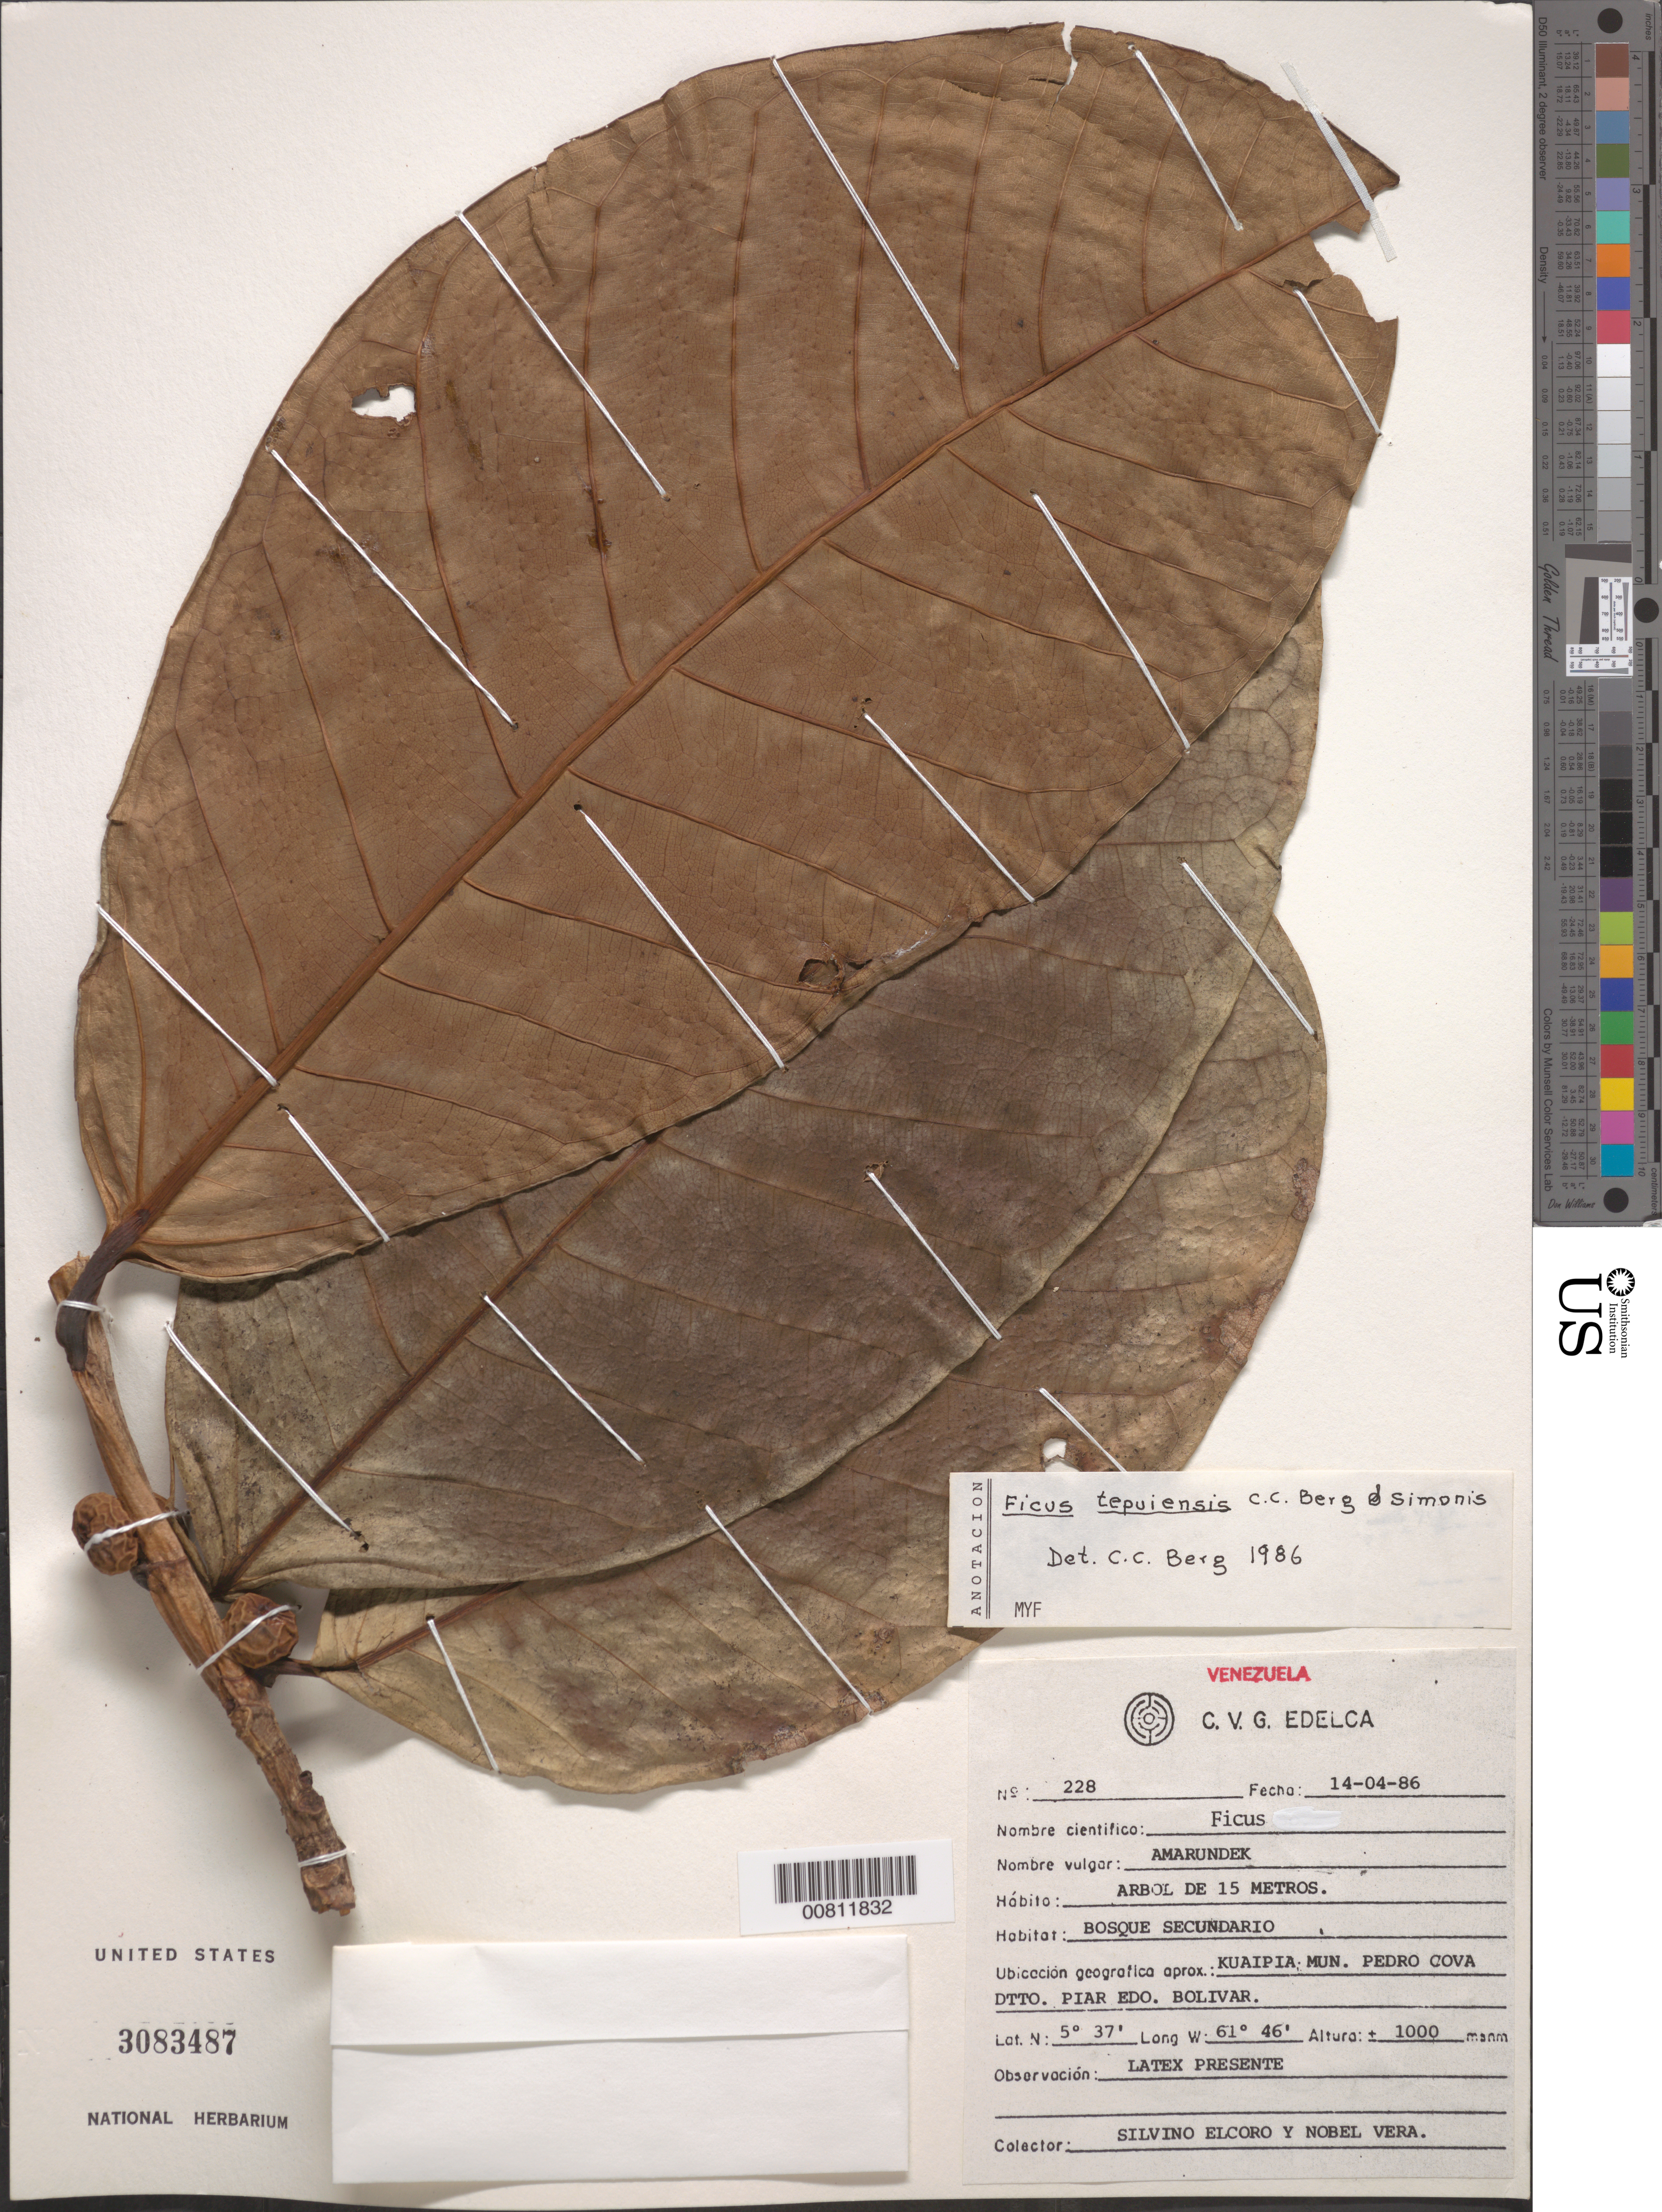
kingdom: Plantae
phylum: Tracheophyta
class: Magnoliopsida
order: Rosales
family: Moraceae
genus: Ficus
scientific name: Ficus tepuiensis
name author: C.C. Berg & J.E. Simonis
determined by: Berg, C. C.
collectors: S. Elcoro & N. Vera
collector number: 228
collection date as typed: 14-Apr-86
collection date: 1986-04-14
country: Venezuela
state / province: Bolívar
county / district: Piar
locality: Mun. Pedro Cova, Kuaipia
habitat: Bosque secundario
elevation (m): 1000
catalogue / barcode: US 3083487